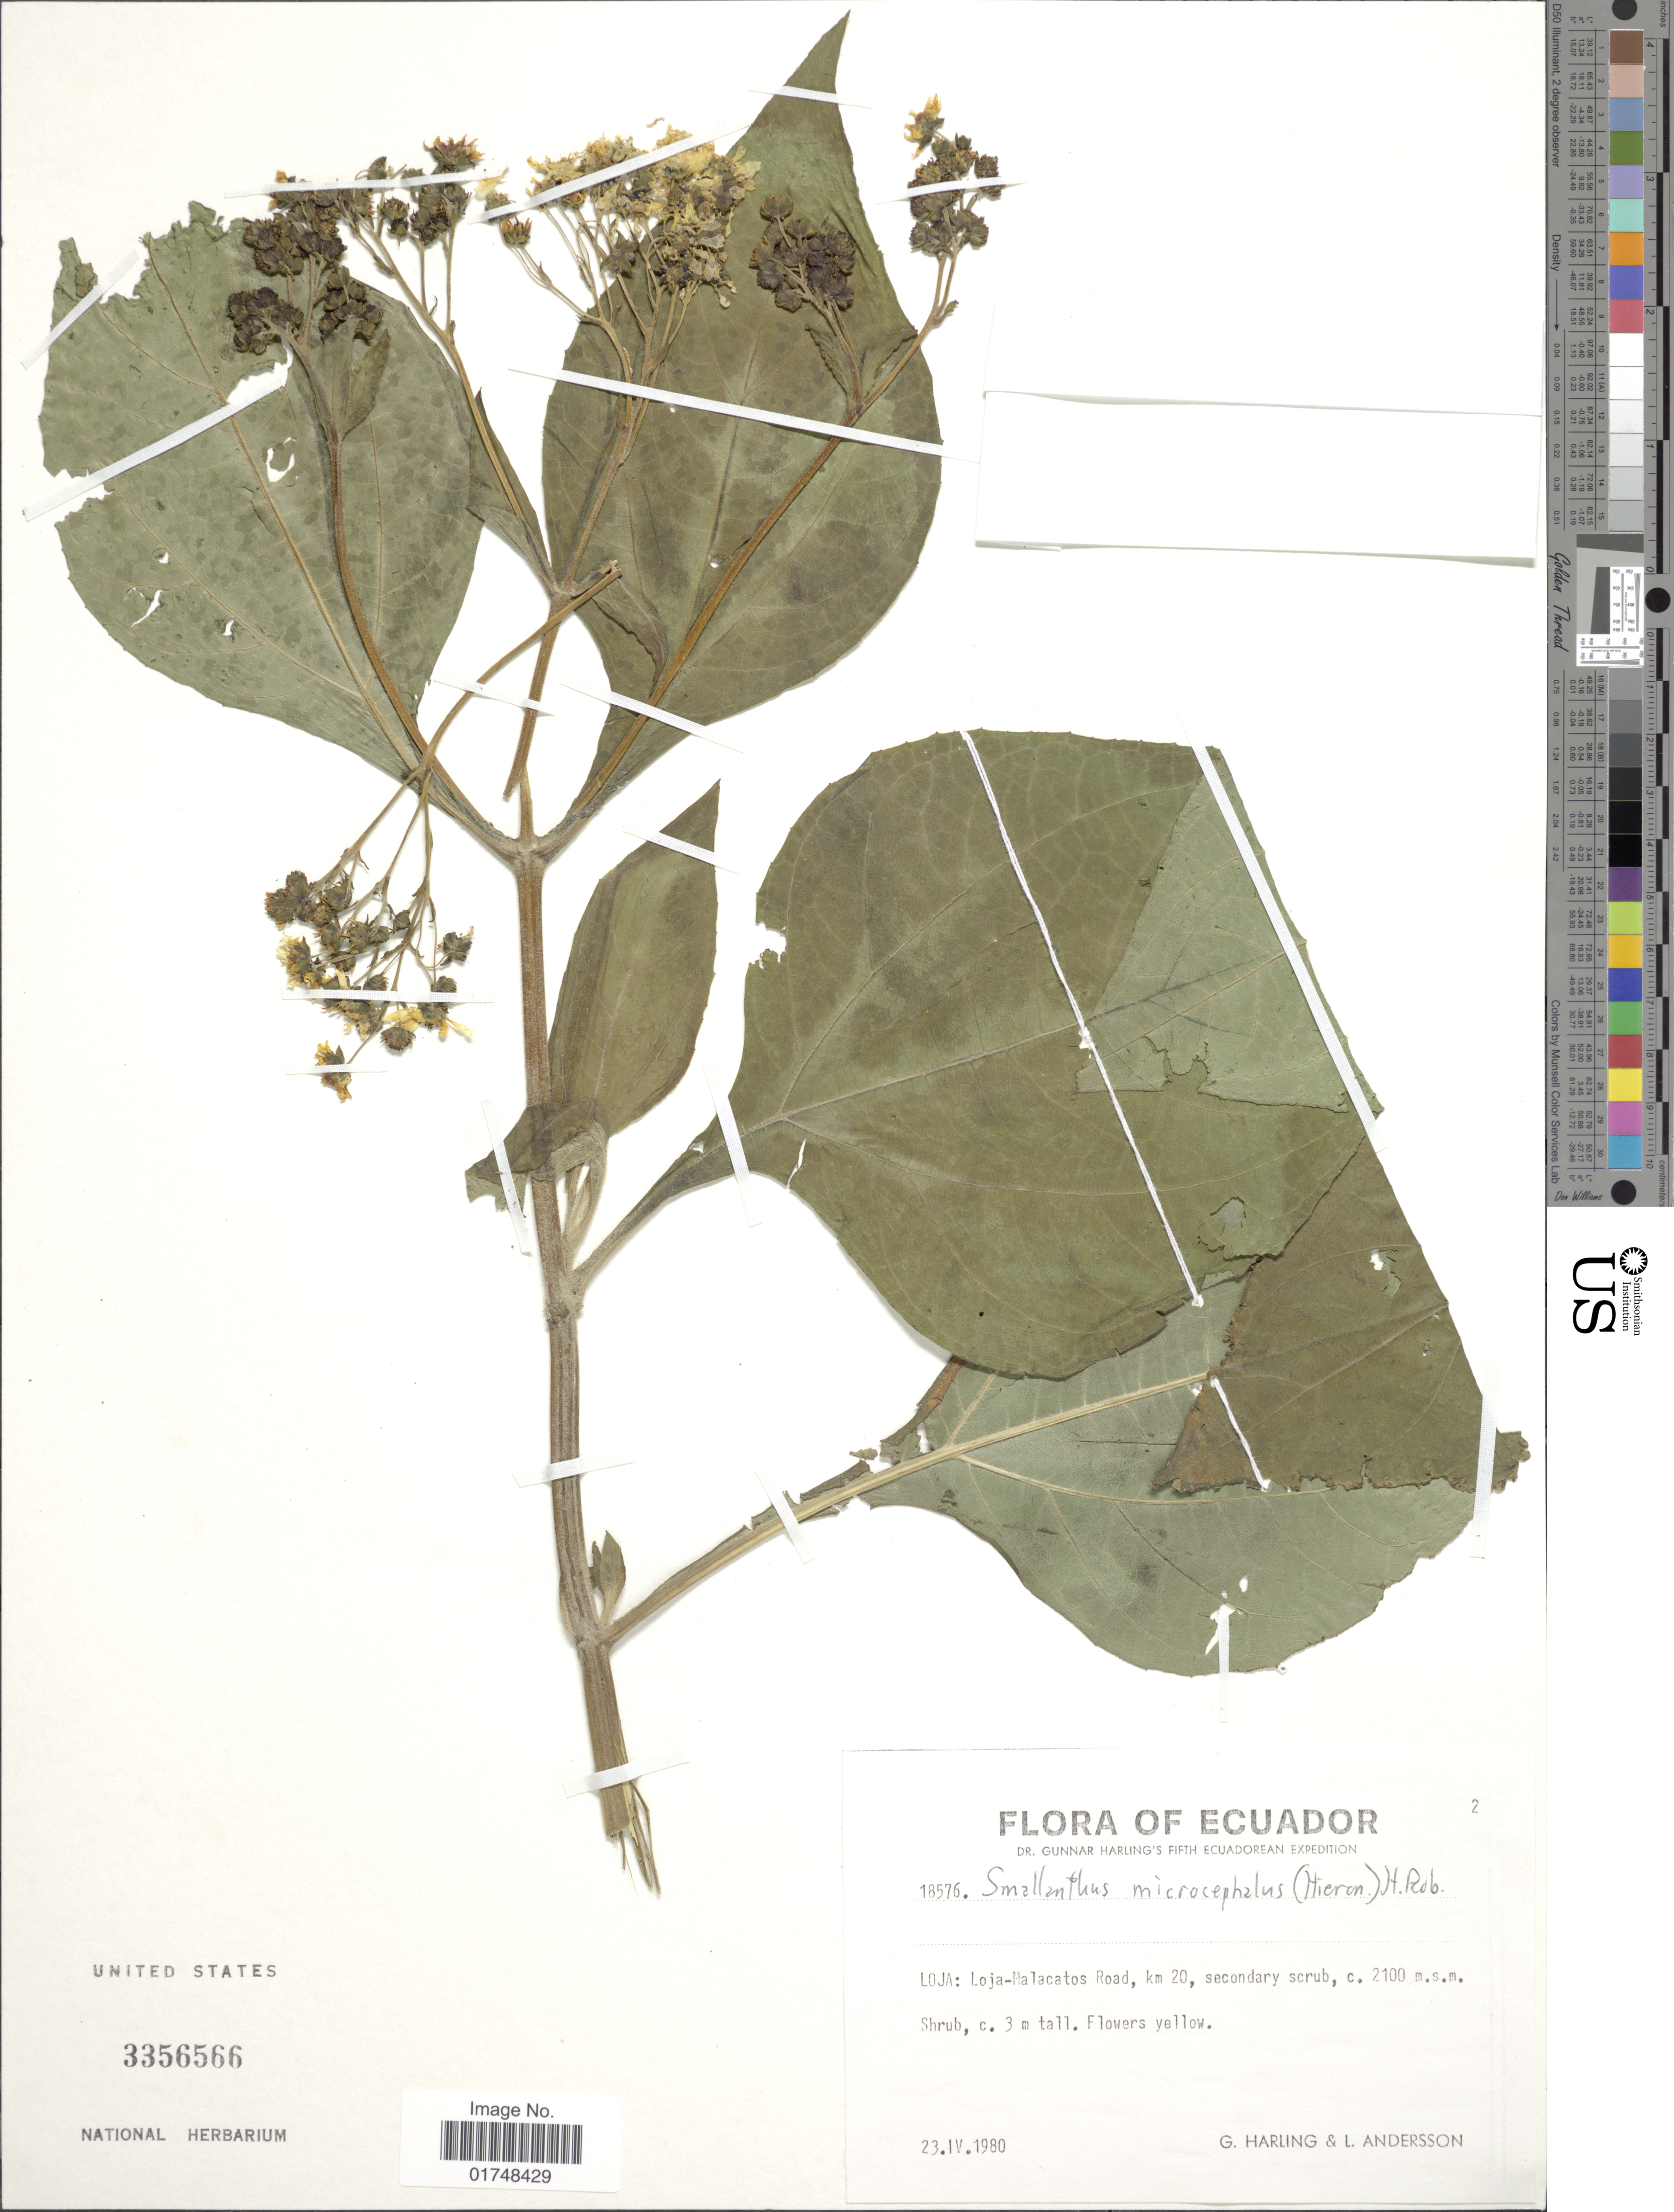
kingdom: Plantae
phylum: Tracheophyta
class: Magnoliopsida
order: Asterales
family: Asteraceae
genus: Smallanthus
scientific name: Smallanthus microcephalus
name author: (Hieron.) H. Rob.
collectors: G. Harling & L. Andersson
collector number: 18576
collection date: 1980-04-23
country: Ecuador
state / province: Loja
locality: Loja-Malacatos Road, km 20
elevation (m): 2100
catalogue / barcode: US 3356566